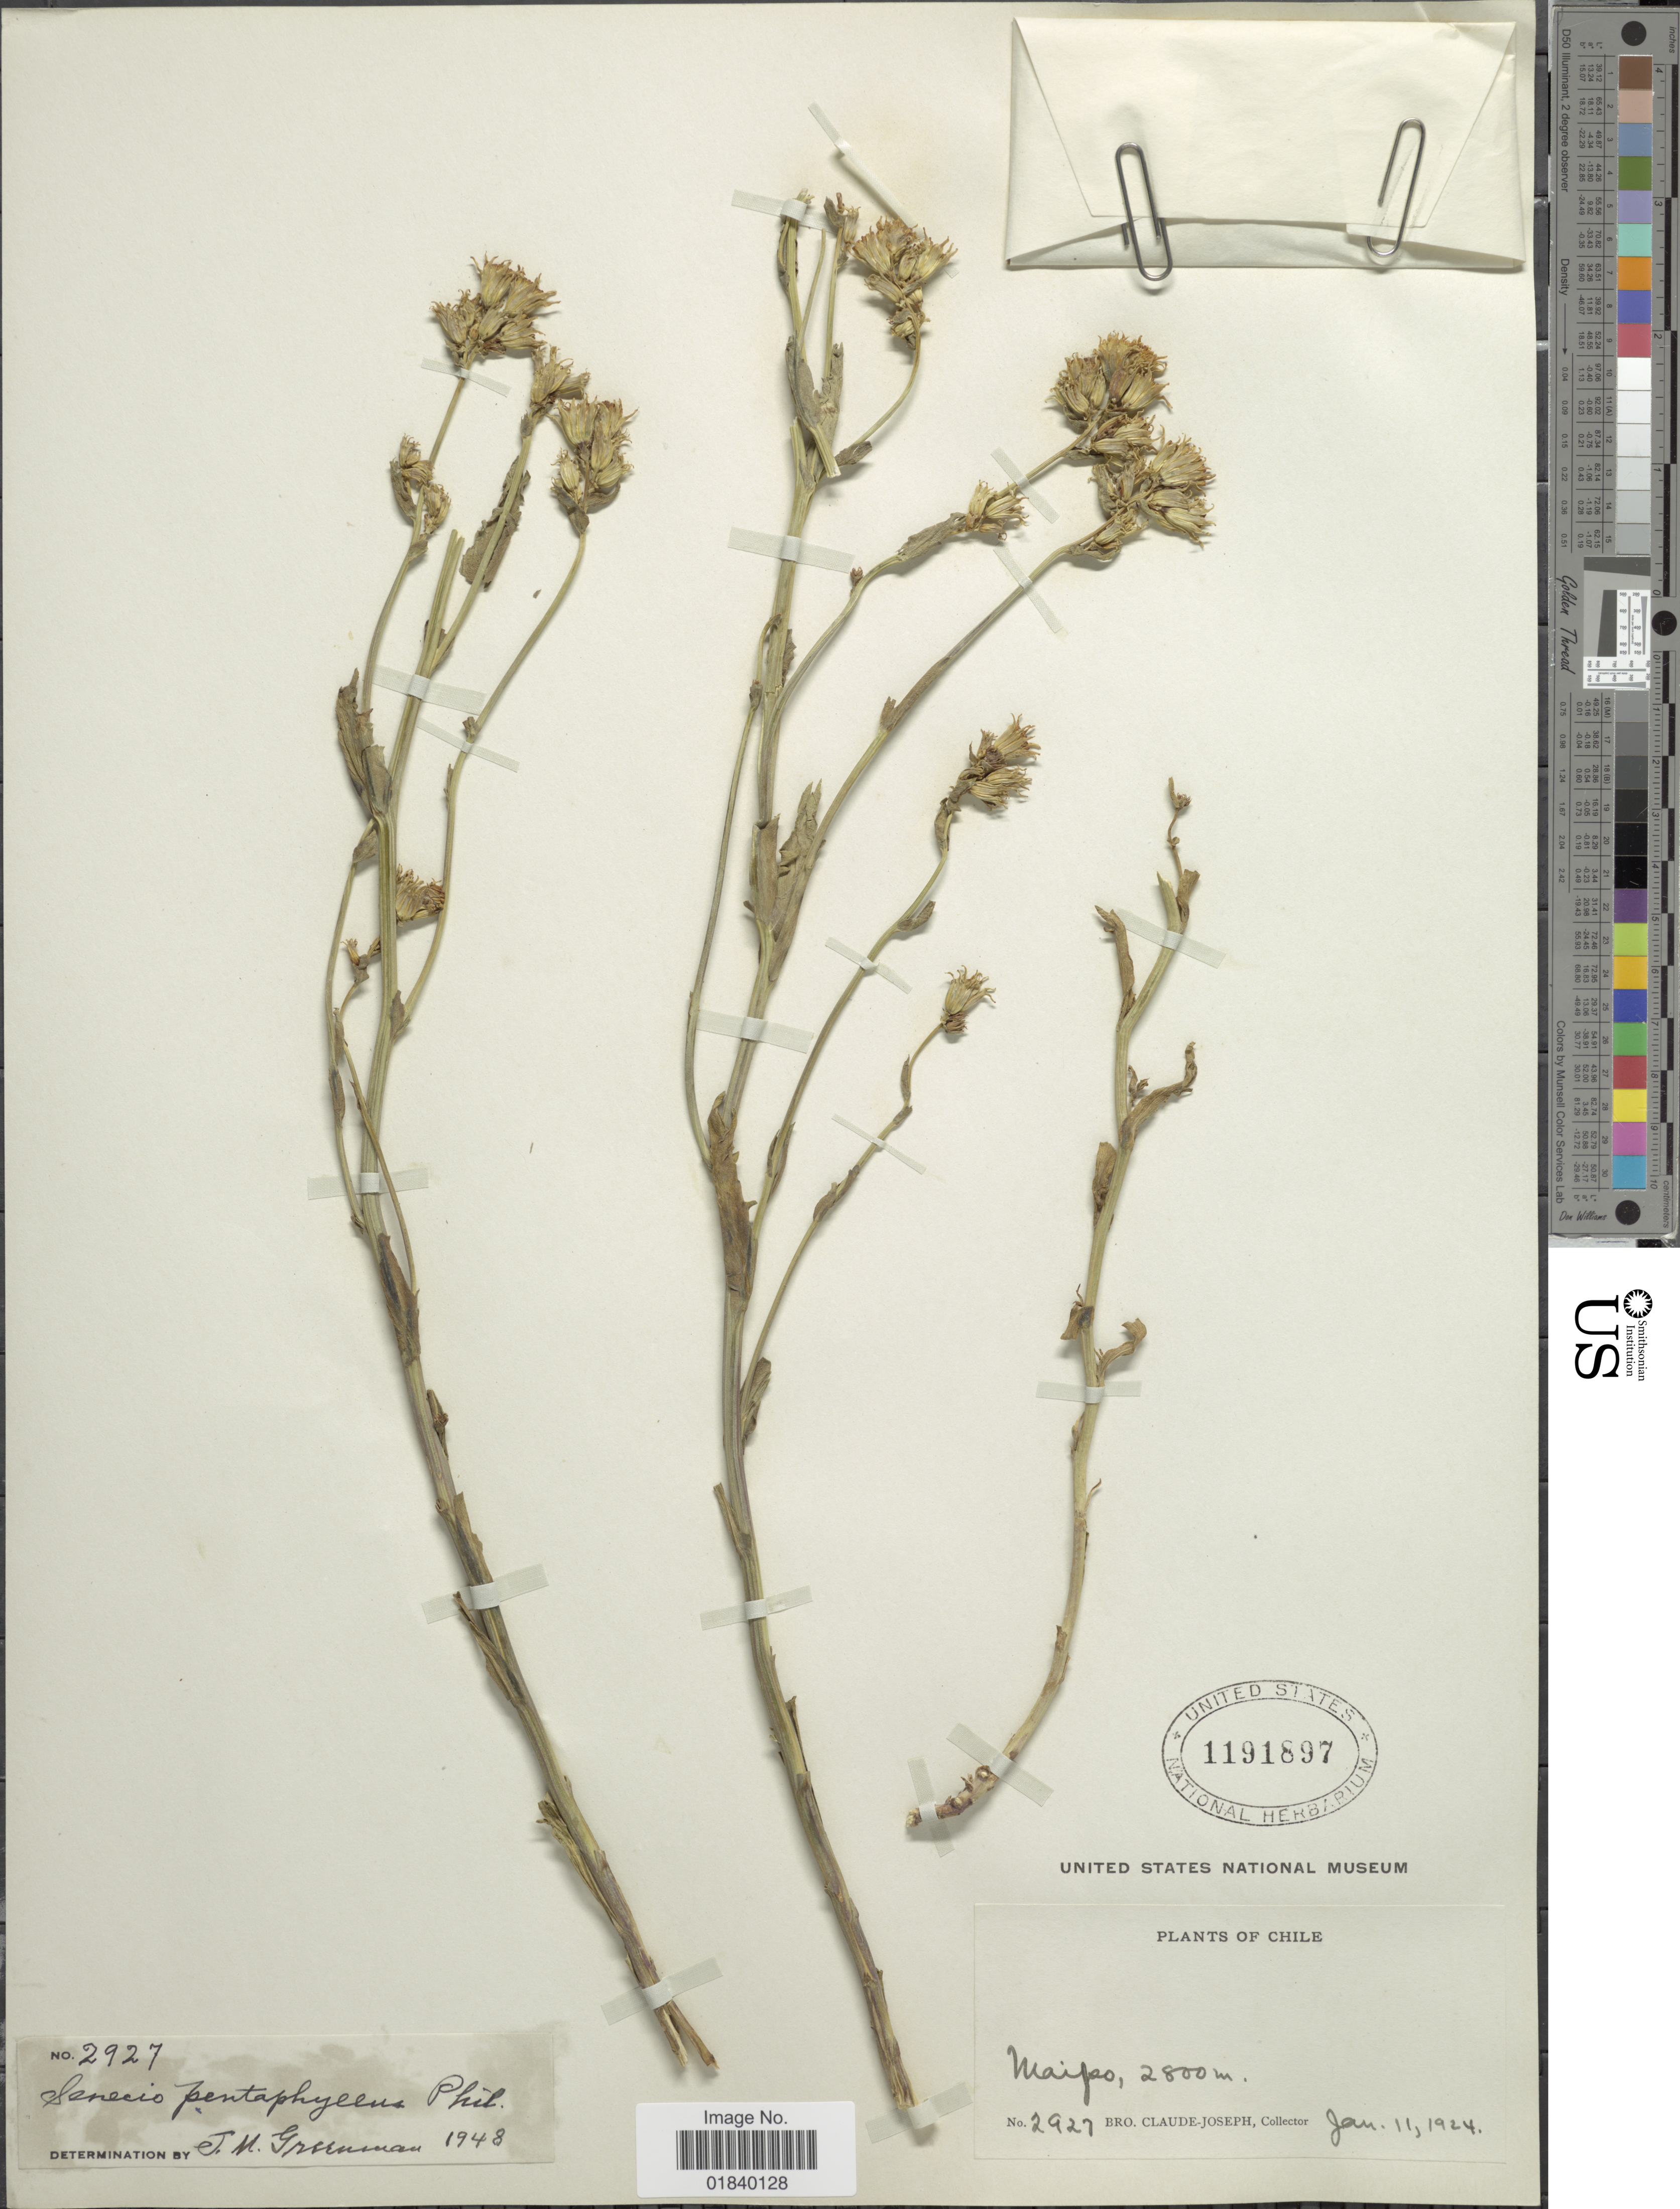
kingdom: Plantae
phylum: Tracheophyta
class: Magnoliopsida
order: Asterales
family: Asteraceae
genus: Senecio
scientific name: Senecio pentaphyllus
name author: Phil.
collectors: Bro. Claude-Joseph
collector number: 2927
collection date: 1924-01-11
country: Chile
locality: Maipo, Chile.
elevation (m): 2800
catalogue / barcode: US 1191897